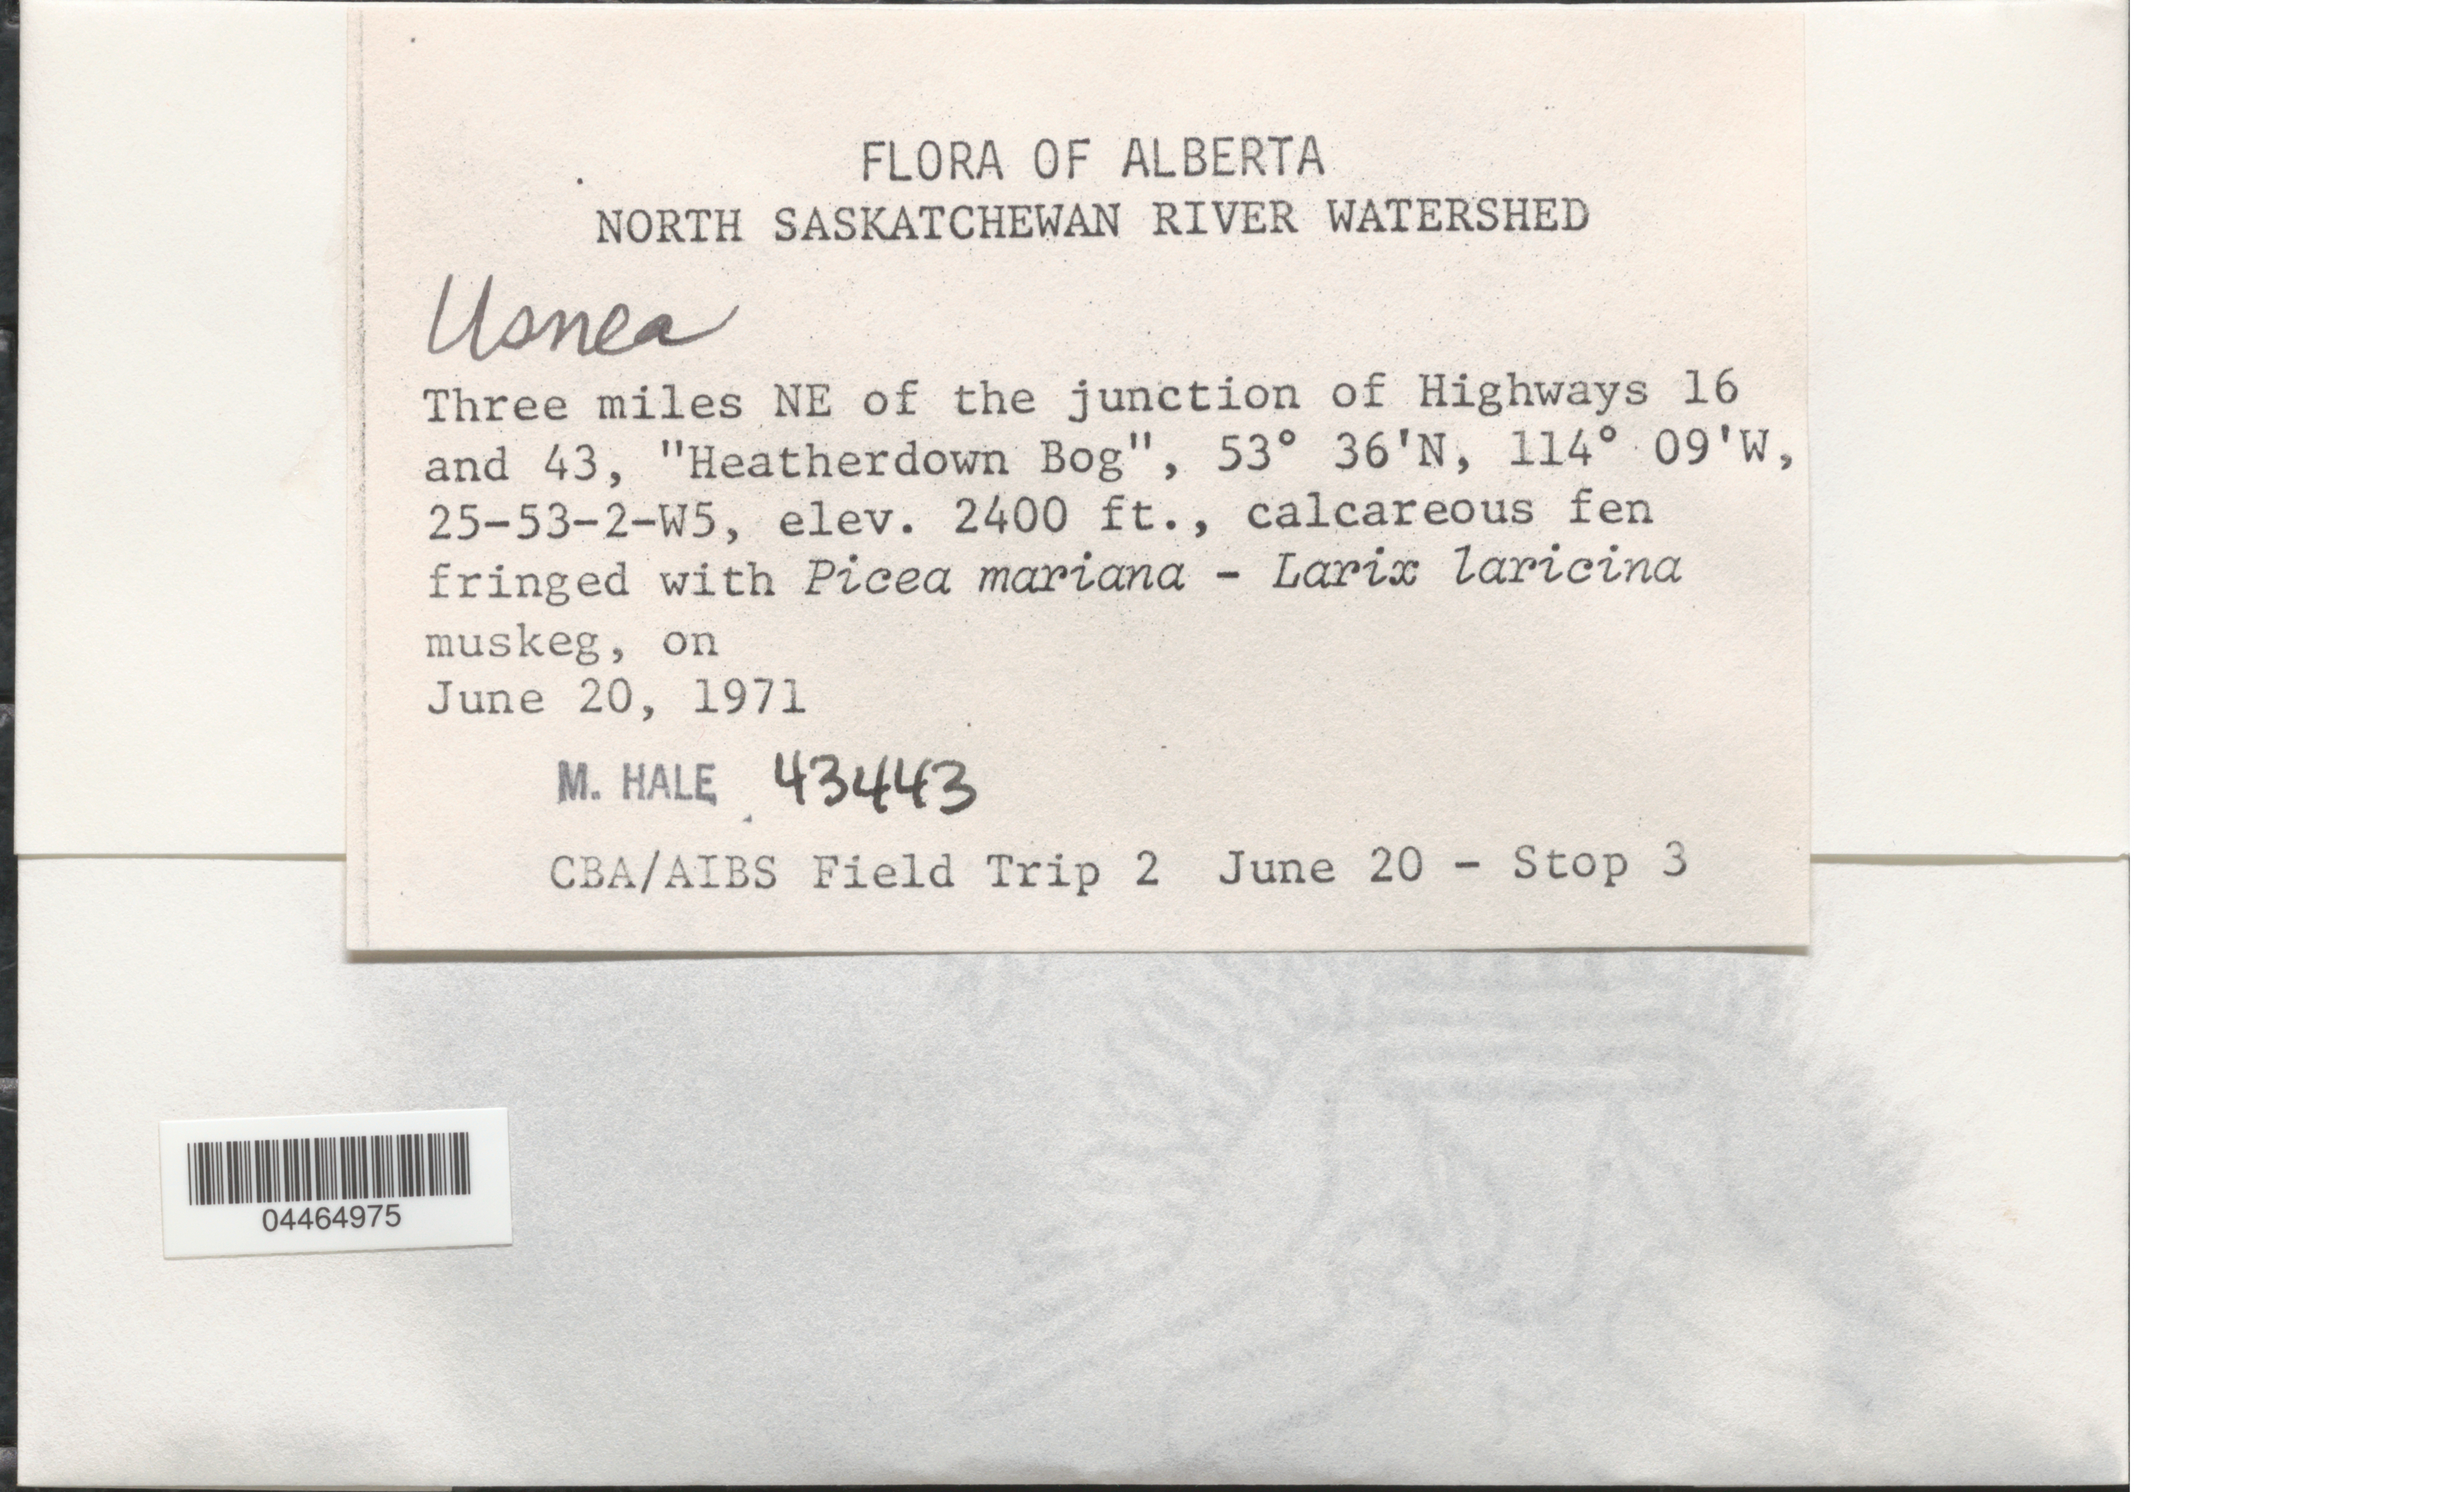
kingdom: Fungi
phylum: Ascomycota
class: Lecanoromycetes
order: Lecanorales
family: Parmeliaceae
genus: Usnea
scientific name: Usnea sp.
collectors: M. Hale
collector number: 43443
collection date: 1971-06-20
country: Canada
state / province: Alberta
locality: NorthSaskatchewan River Watershed. Three miles NE of the junction of Highways 16 and 43, "Heatherdown Bog", 25-53-2-W5.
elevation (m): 732